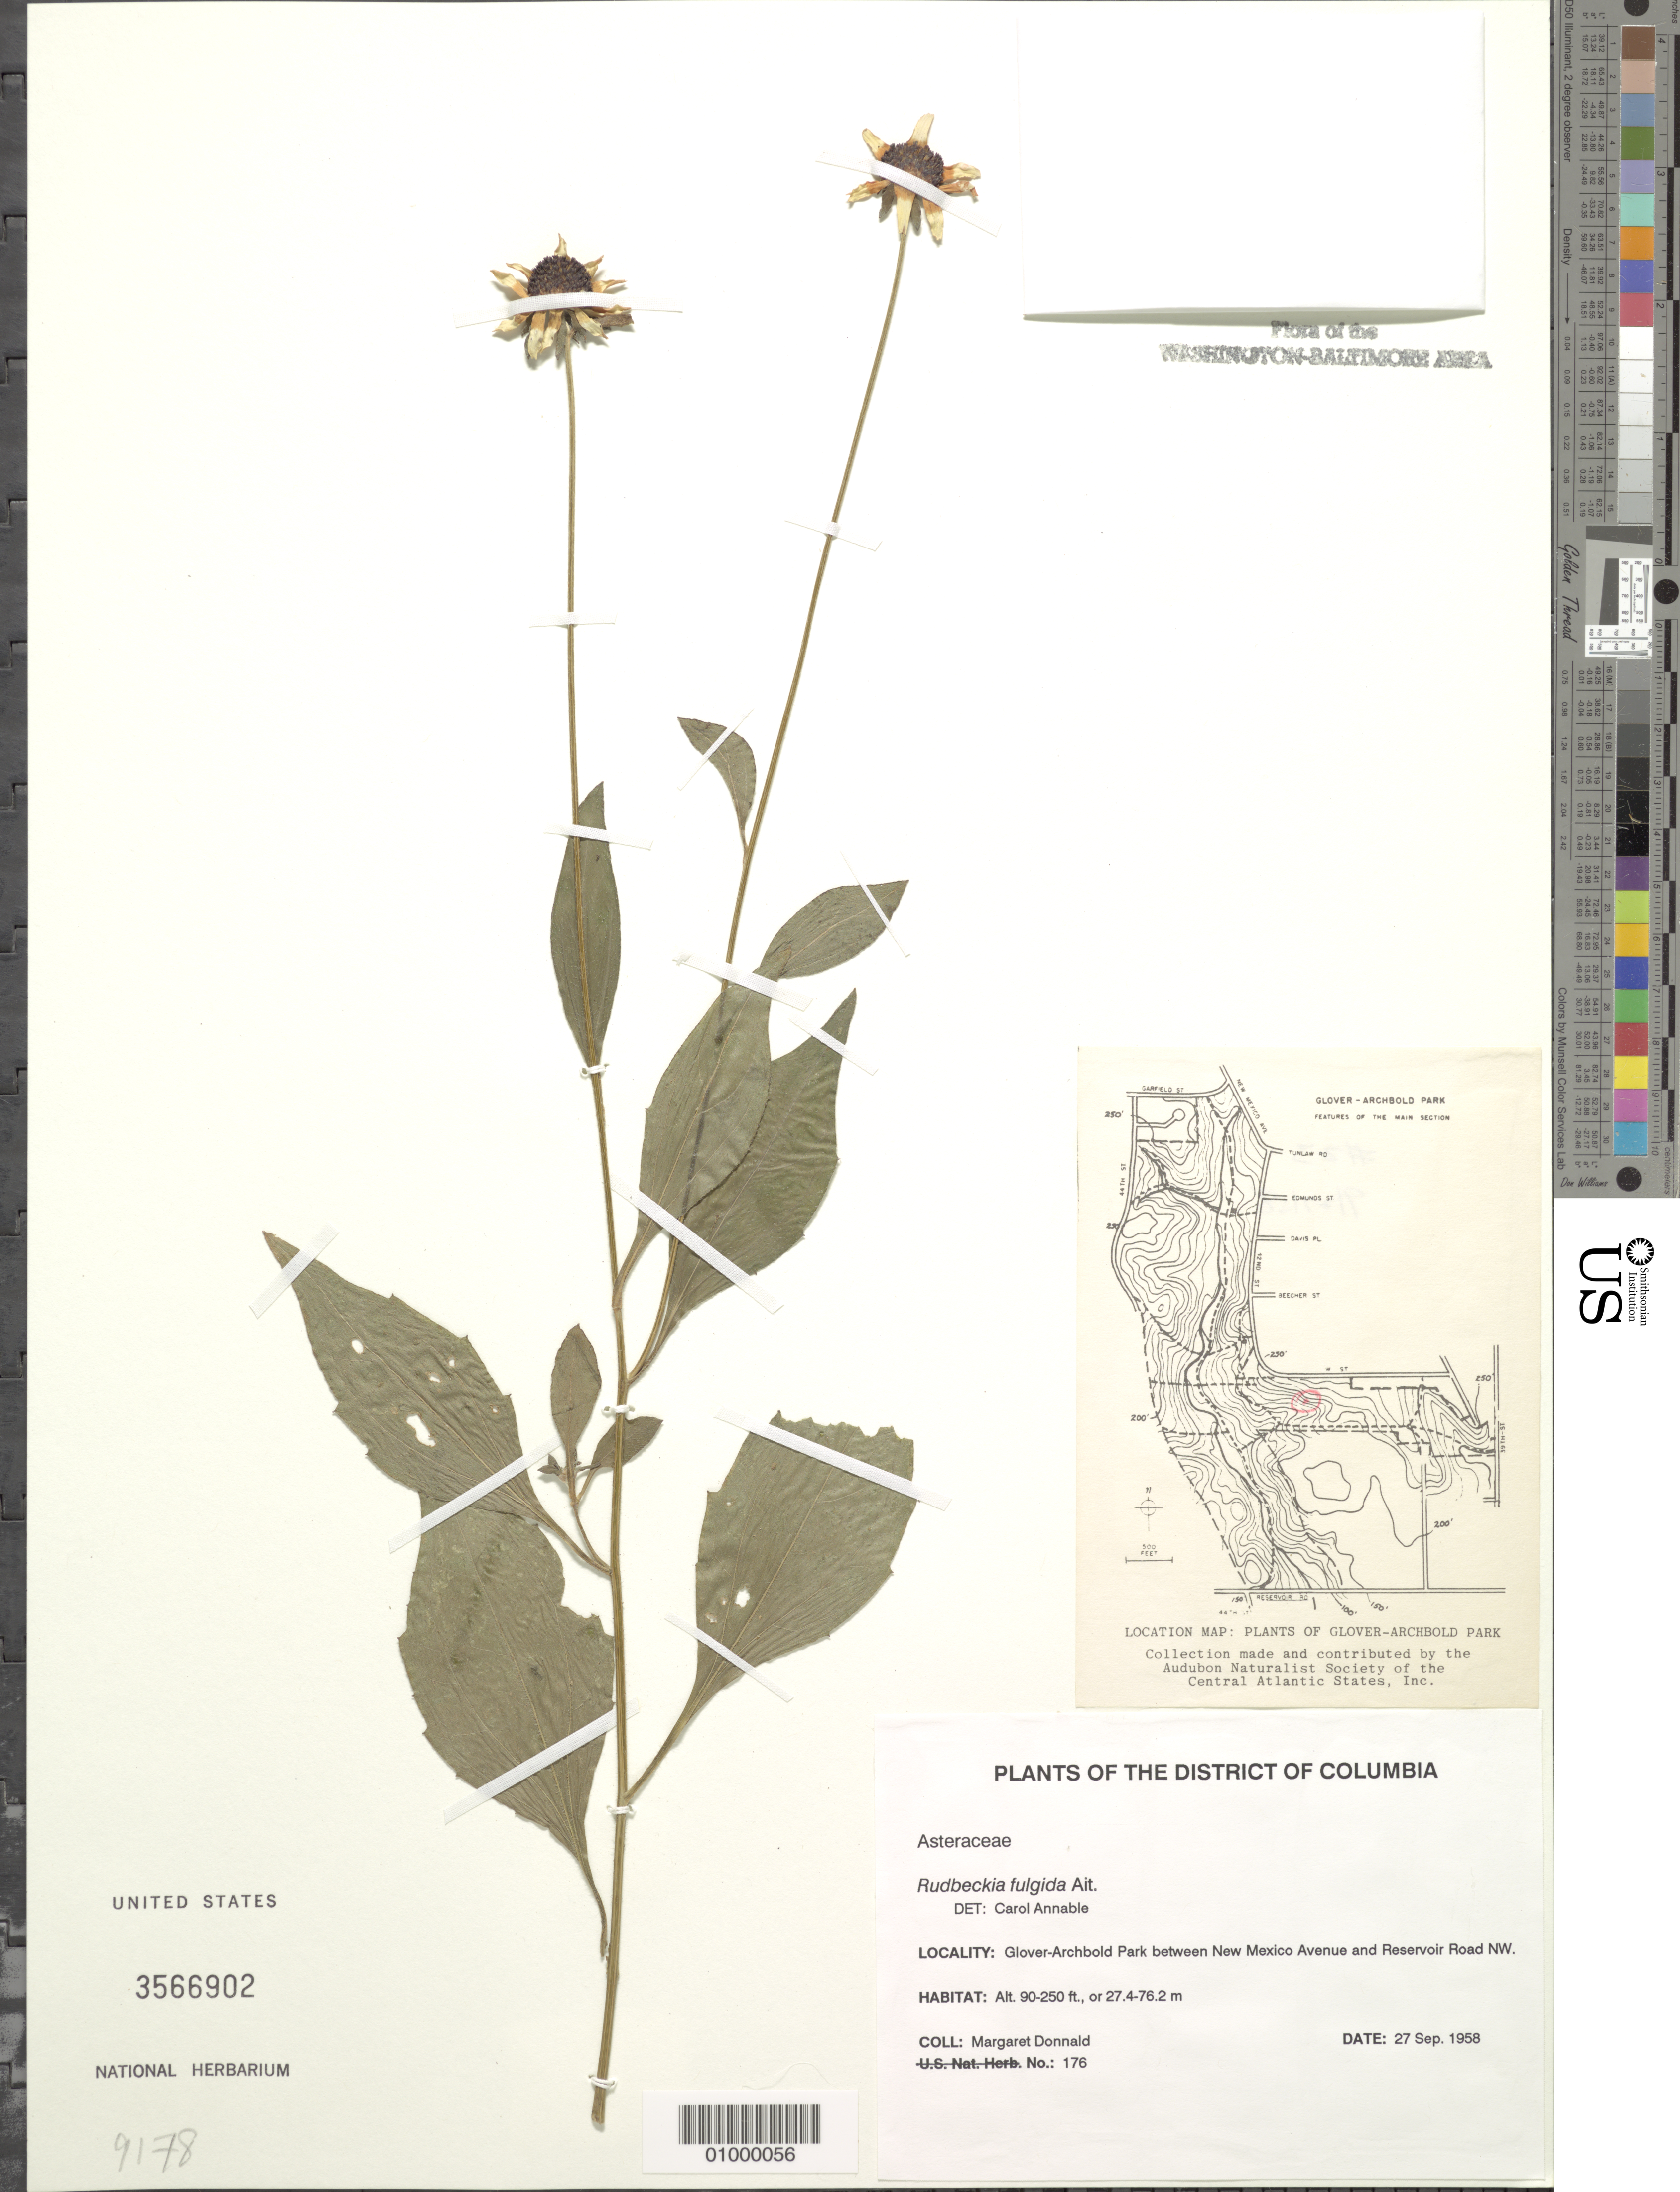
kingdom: Plantae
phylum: Tracheophyta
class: Magnoliopsida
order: Asterales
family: Asteraceae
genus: Rudbeckia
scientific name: Rudbeckia fulgida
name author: Aiton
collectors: M. Donnald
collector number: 176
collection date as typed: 27 Sep 1958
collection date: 1958-09-27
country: United States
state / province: District of Columbia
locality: Glover-Archbold Park between New Mexico Avenue and Reservoir Road NW.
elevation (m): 27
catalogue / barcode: US 3566902